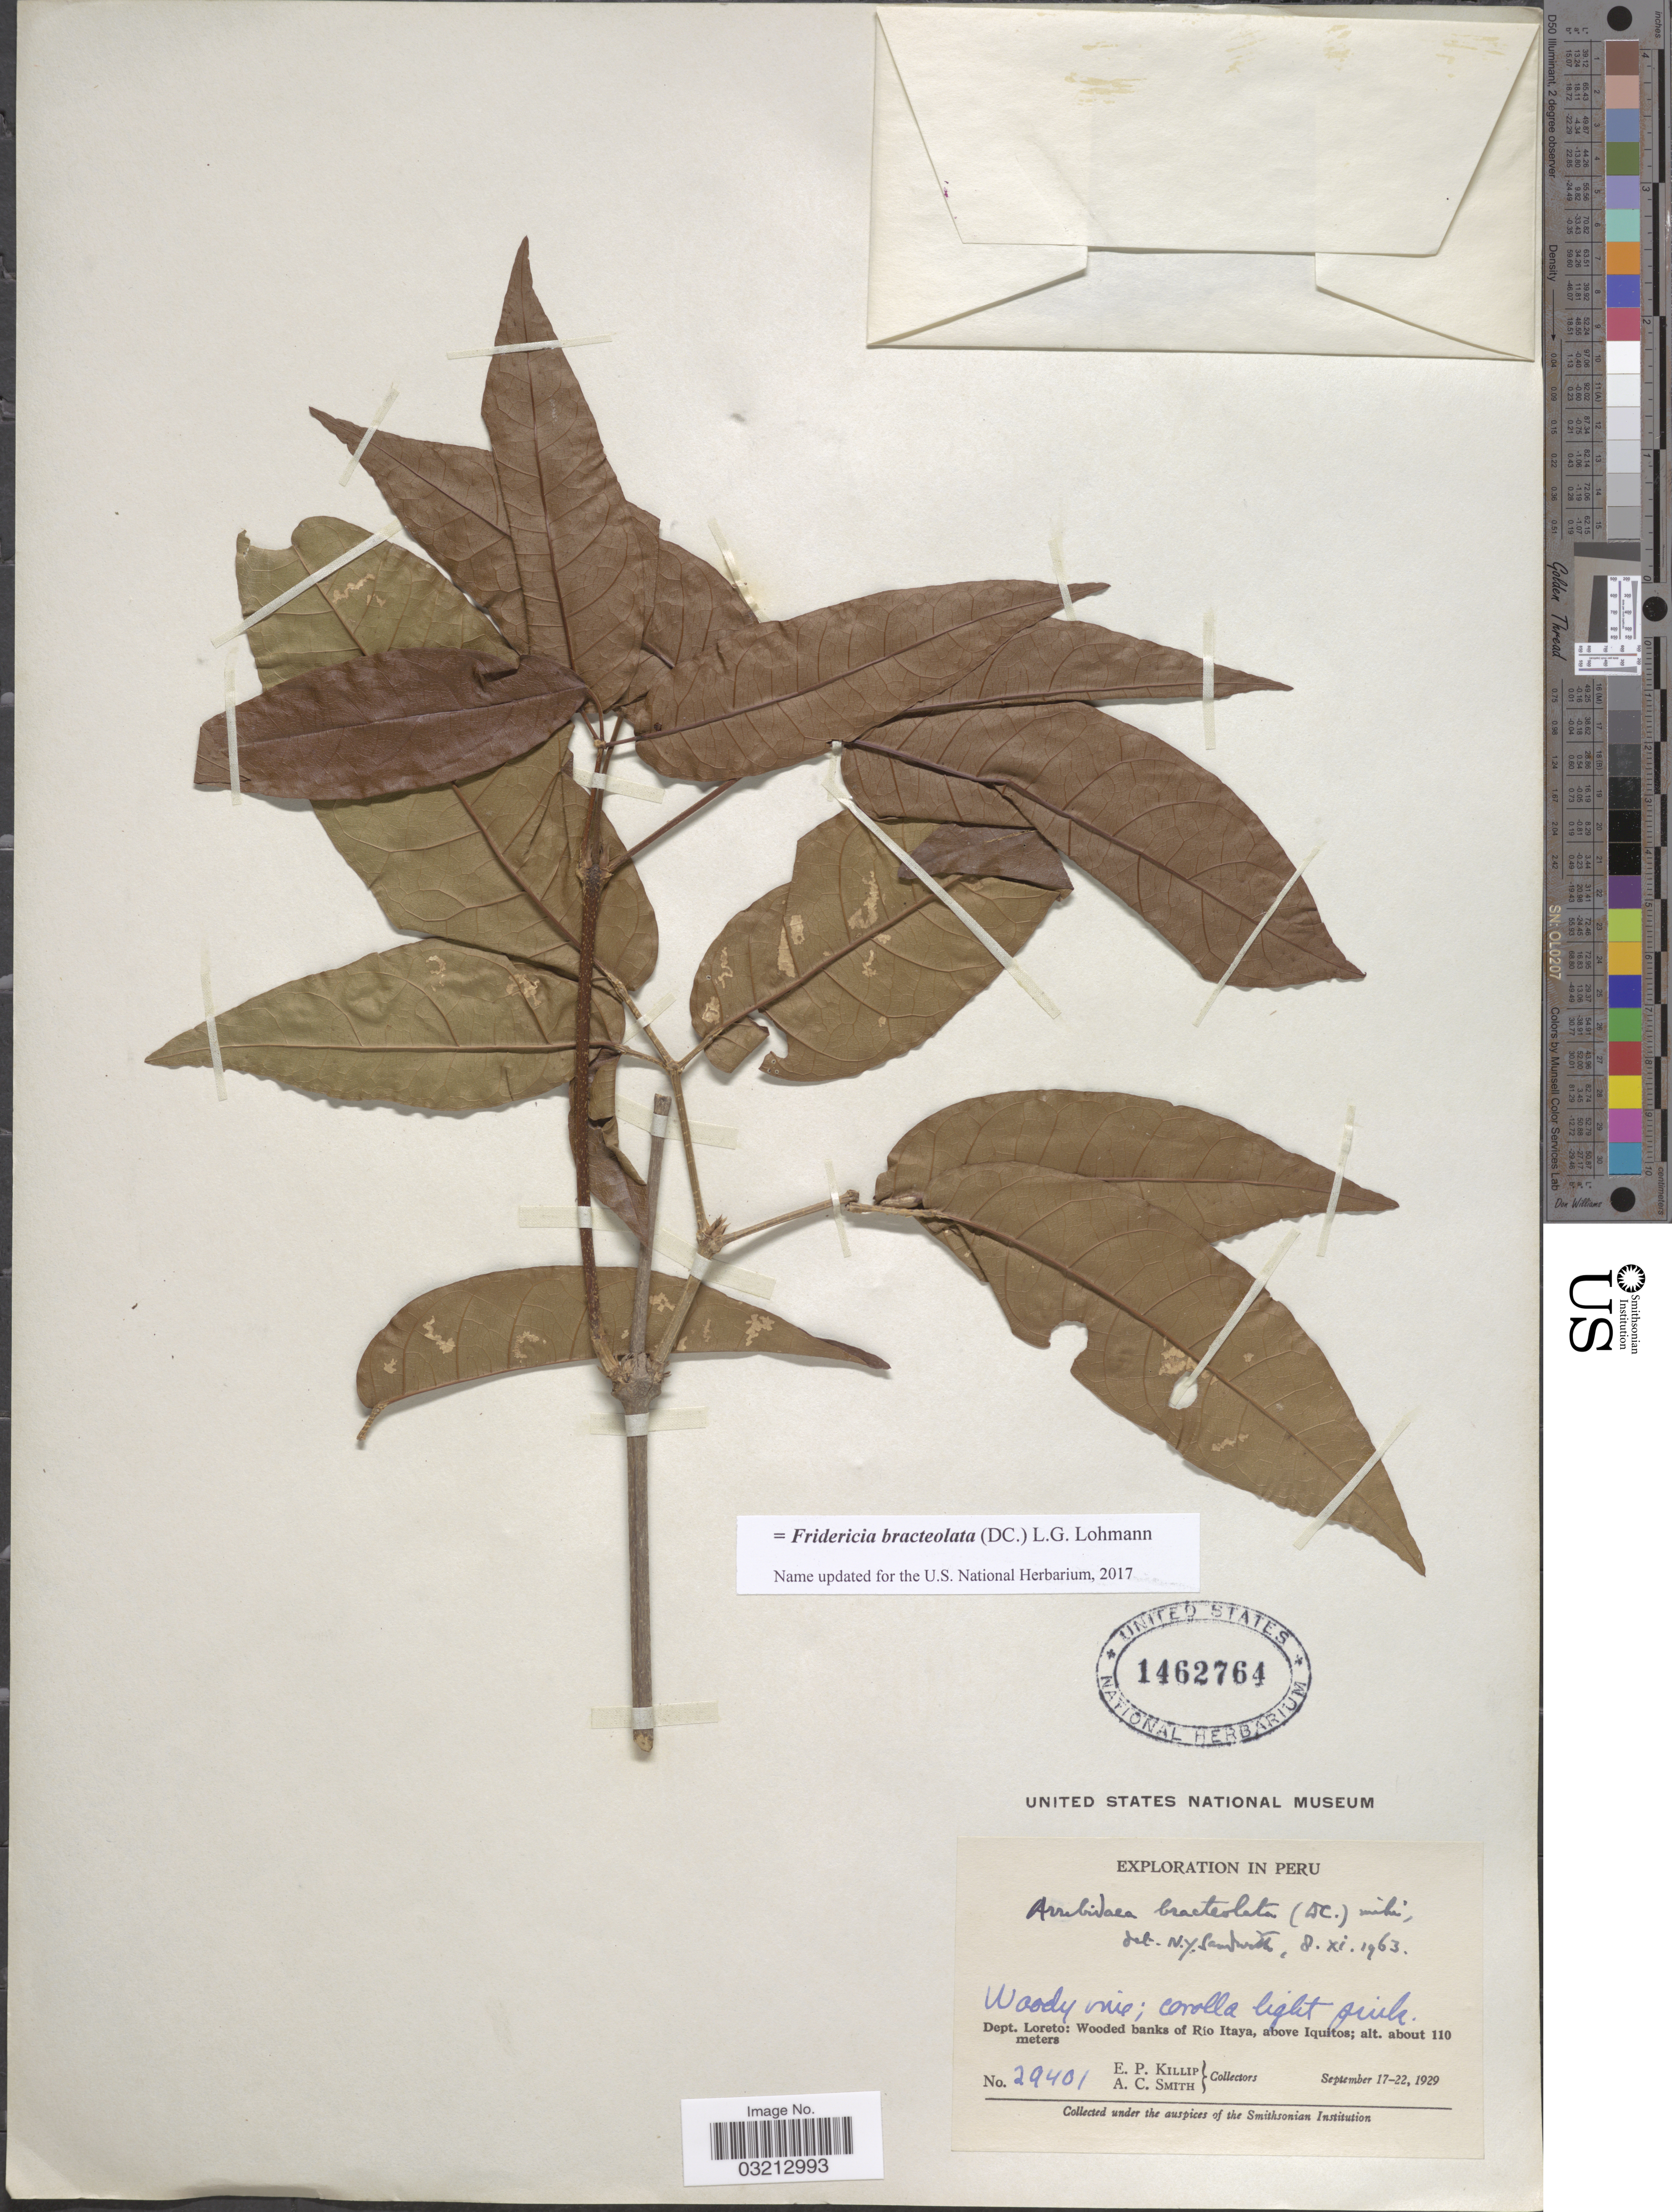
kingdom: Plantae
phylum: Tracheophyta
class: Magnoliopsida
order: Lamiales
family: Bignoniaceae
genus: Fridericia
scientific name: Fridericia bracteolata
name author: (DC.) L.G. Lohmann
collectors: E. P. Killip & A. C. Smith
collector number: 29401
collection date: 1929-09-17/1929-09-22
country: Peru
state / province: Loreto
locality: Dept. Loreto: Wooded banks of Rio Itaya, above Iquitos.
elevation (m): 110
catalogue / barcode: US 1462764